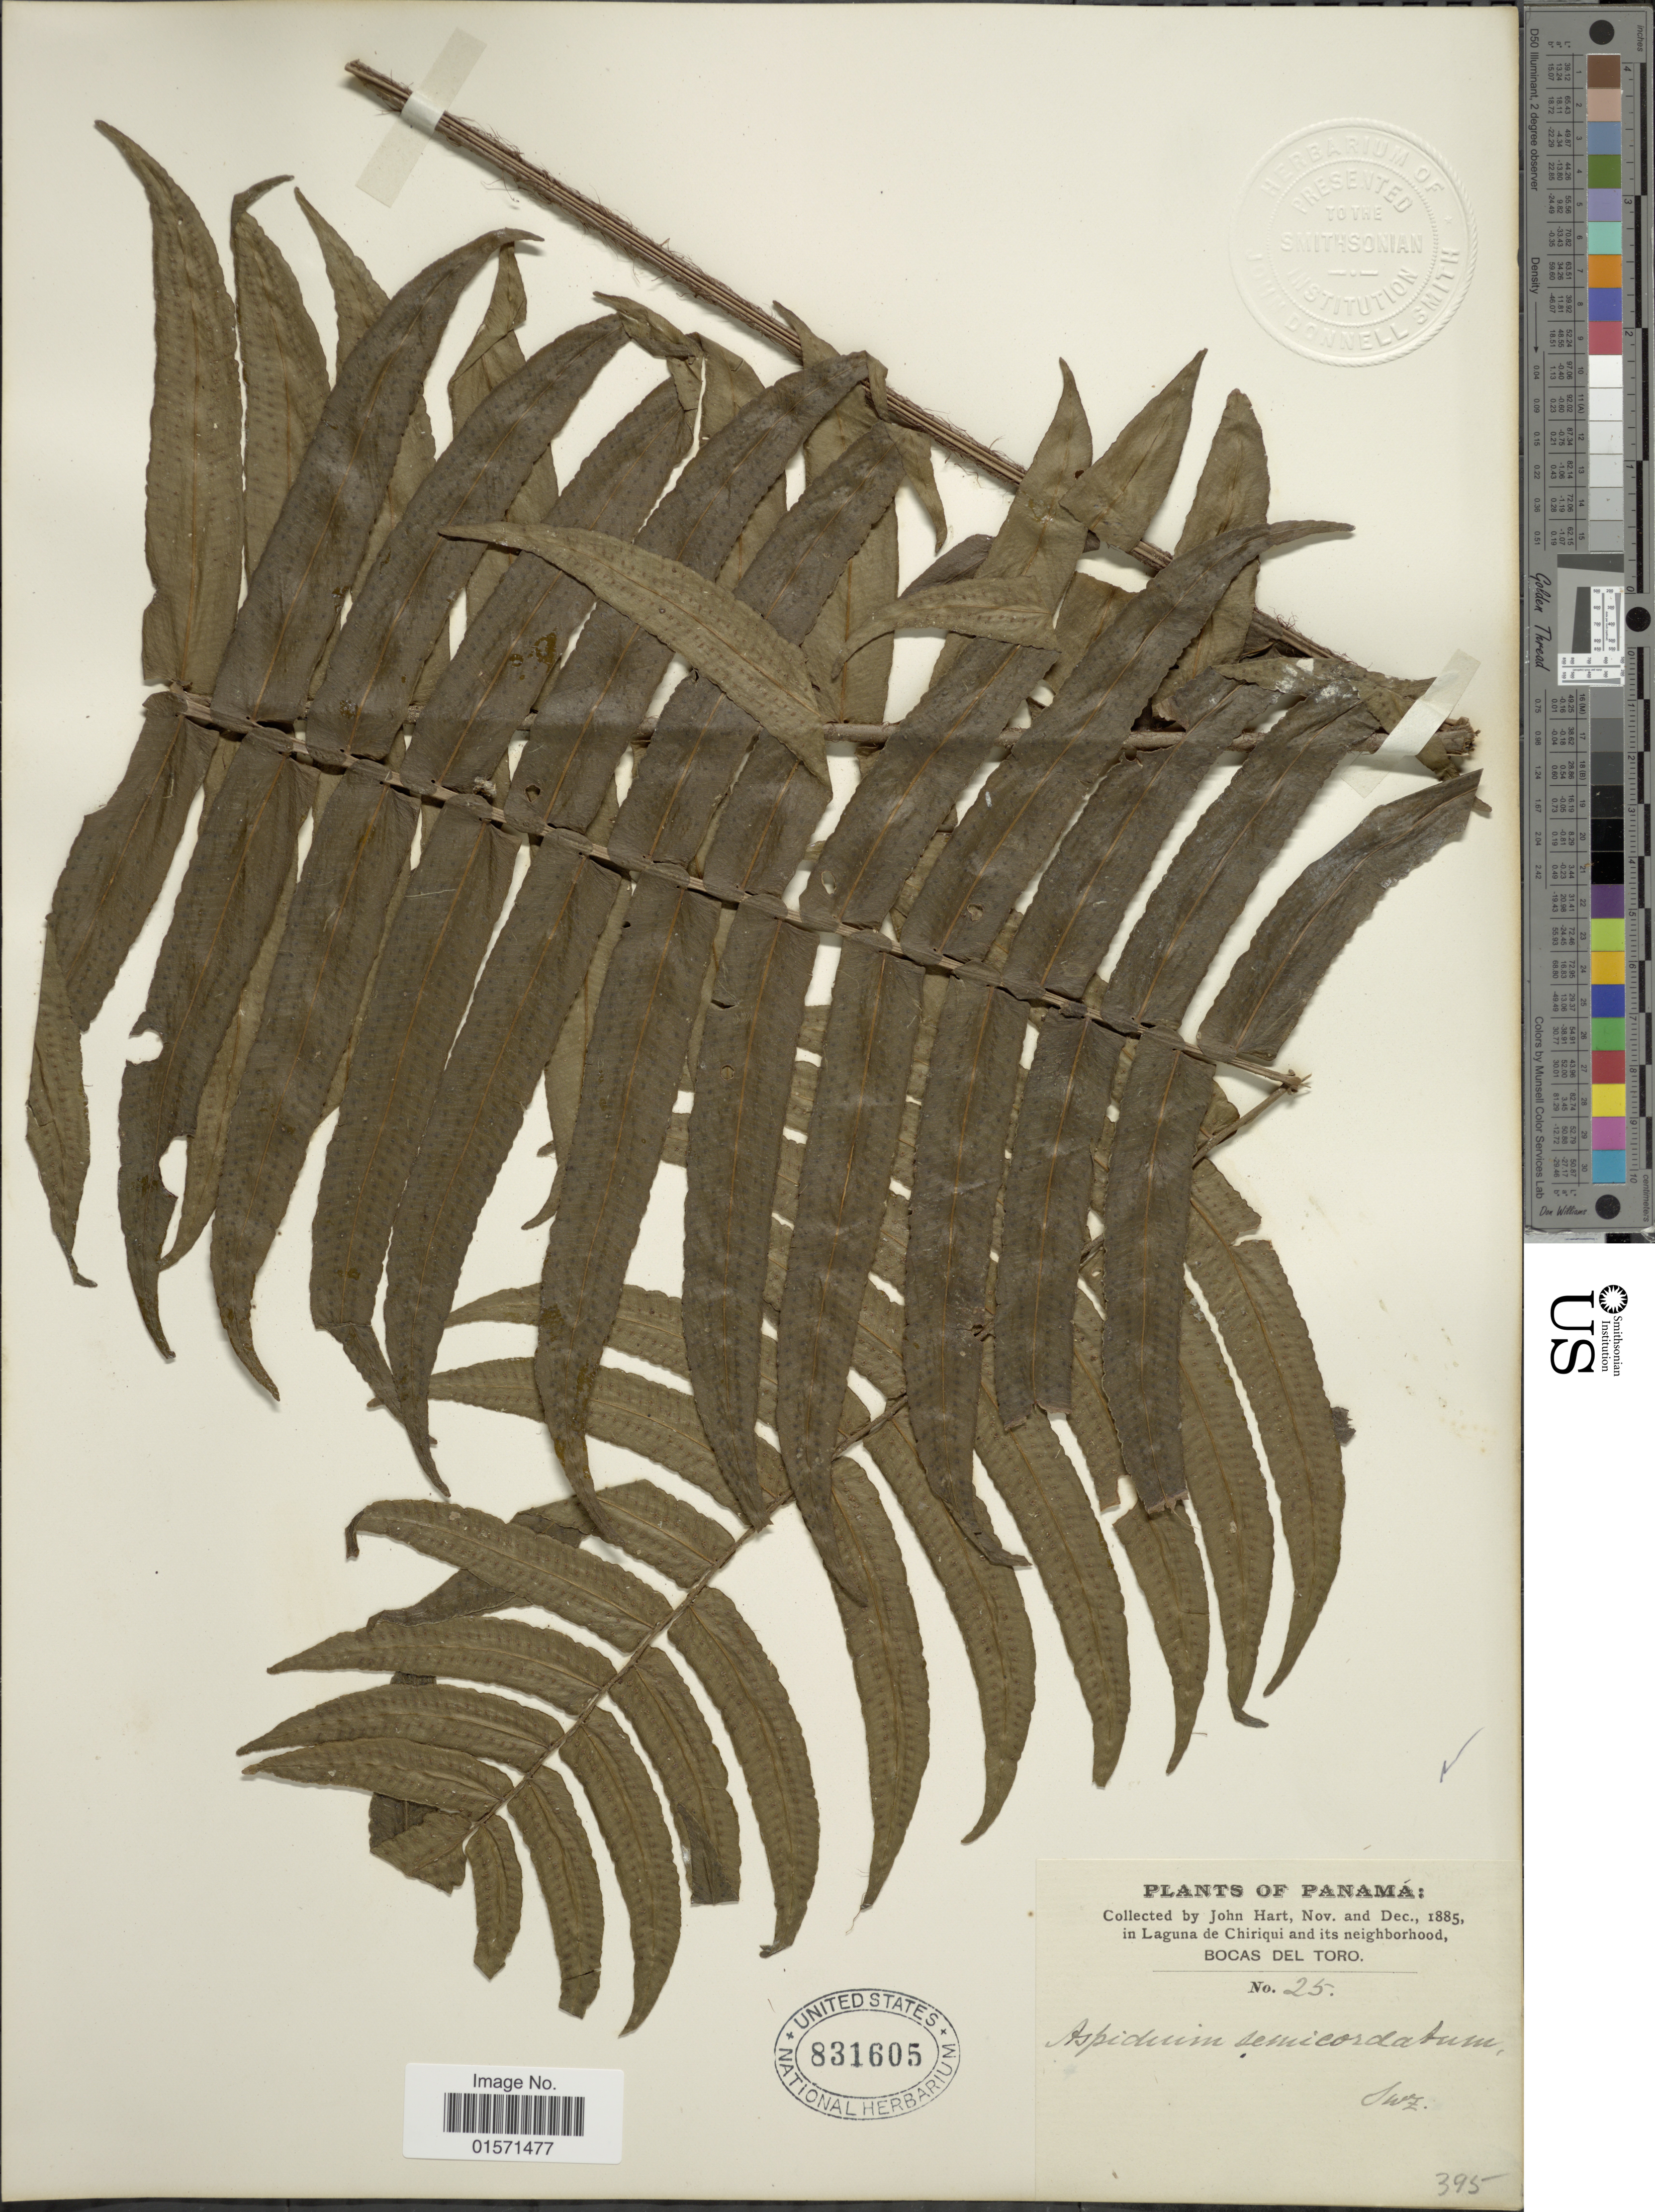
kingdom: Plantae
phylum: Tracheophyta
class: Polypodiopsida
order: Polypodiales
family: Lomariopsidaceae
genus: Cyclopeltis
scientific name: Cyclopeltis semicordata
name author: (Sw.) J. Sm.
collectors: J. H. Hart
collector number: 25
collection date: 1885-11/1885-12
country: Panama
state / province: Bocas del Toro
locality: In Laguna de Chiriqui and its neighborhood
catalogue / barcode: US 831605